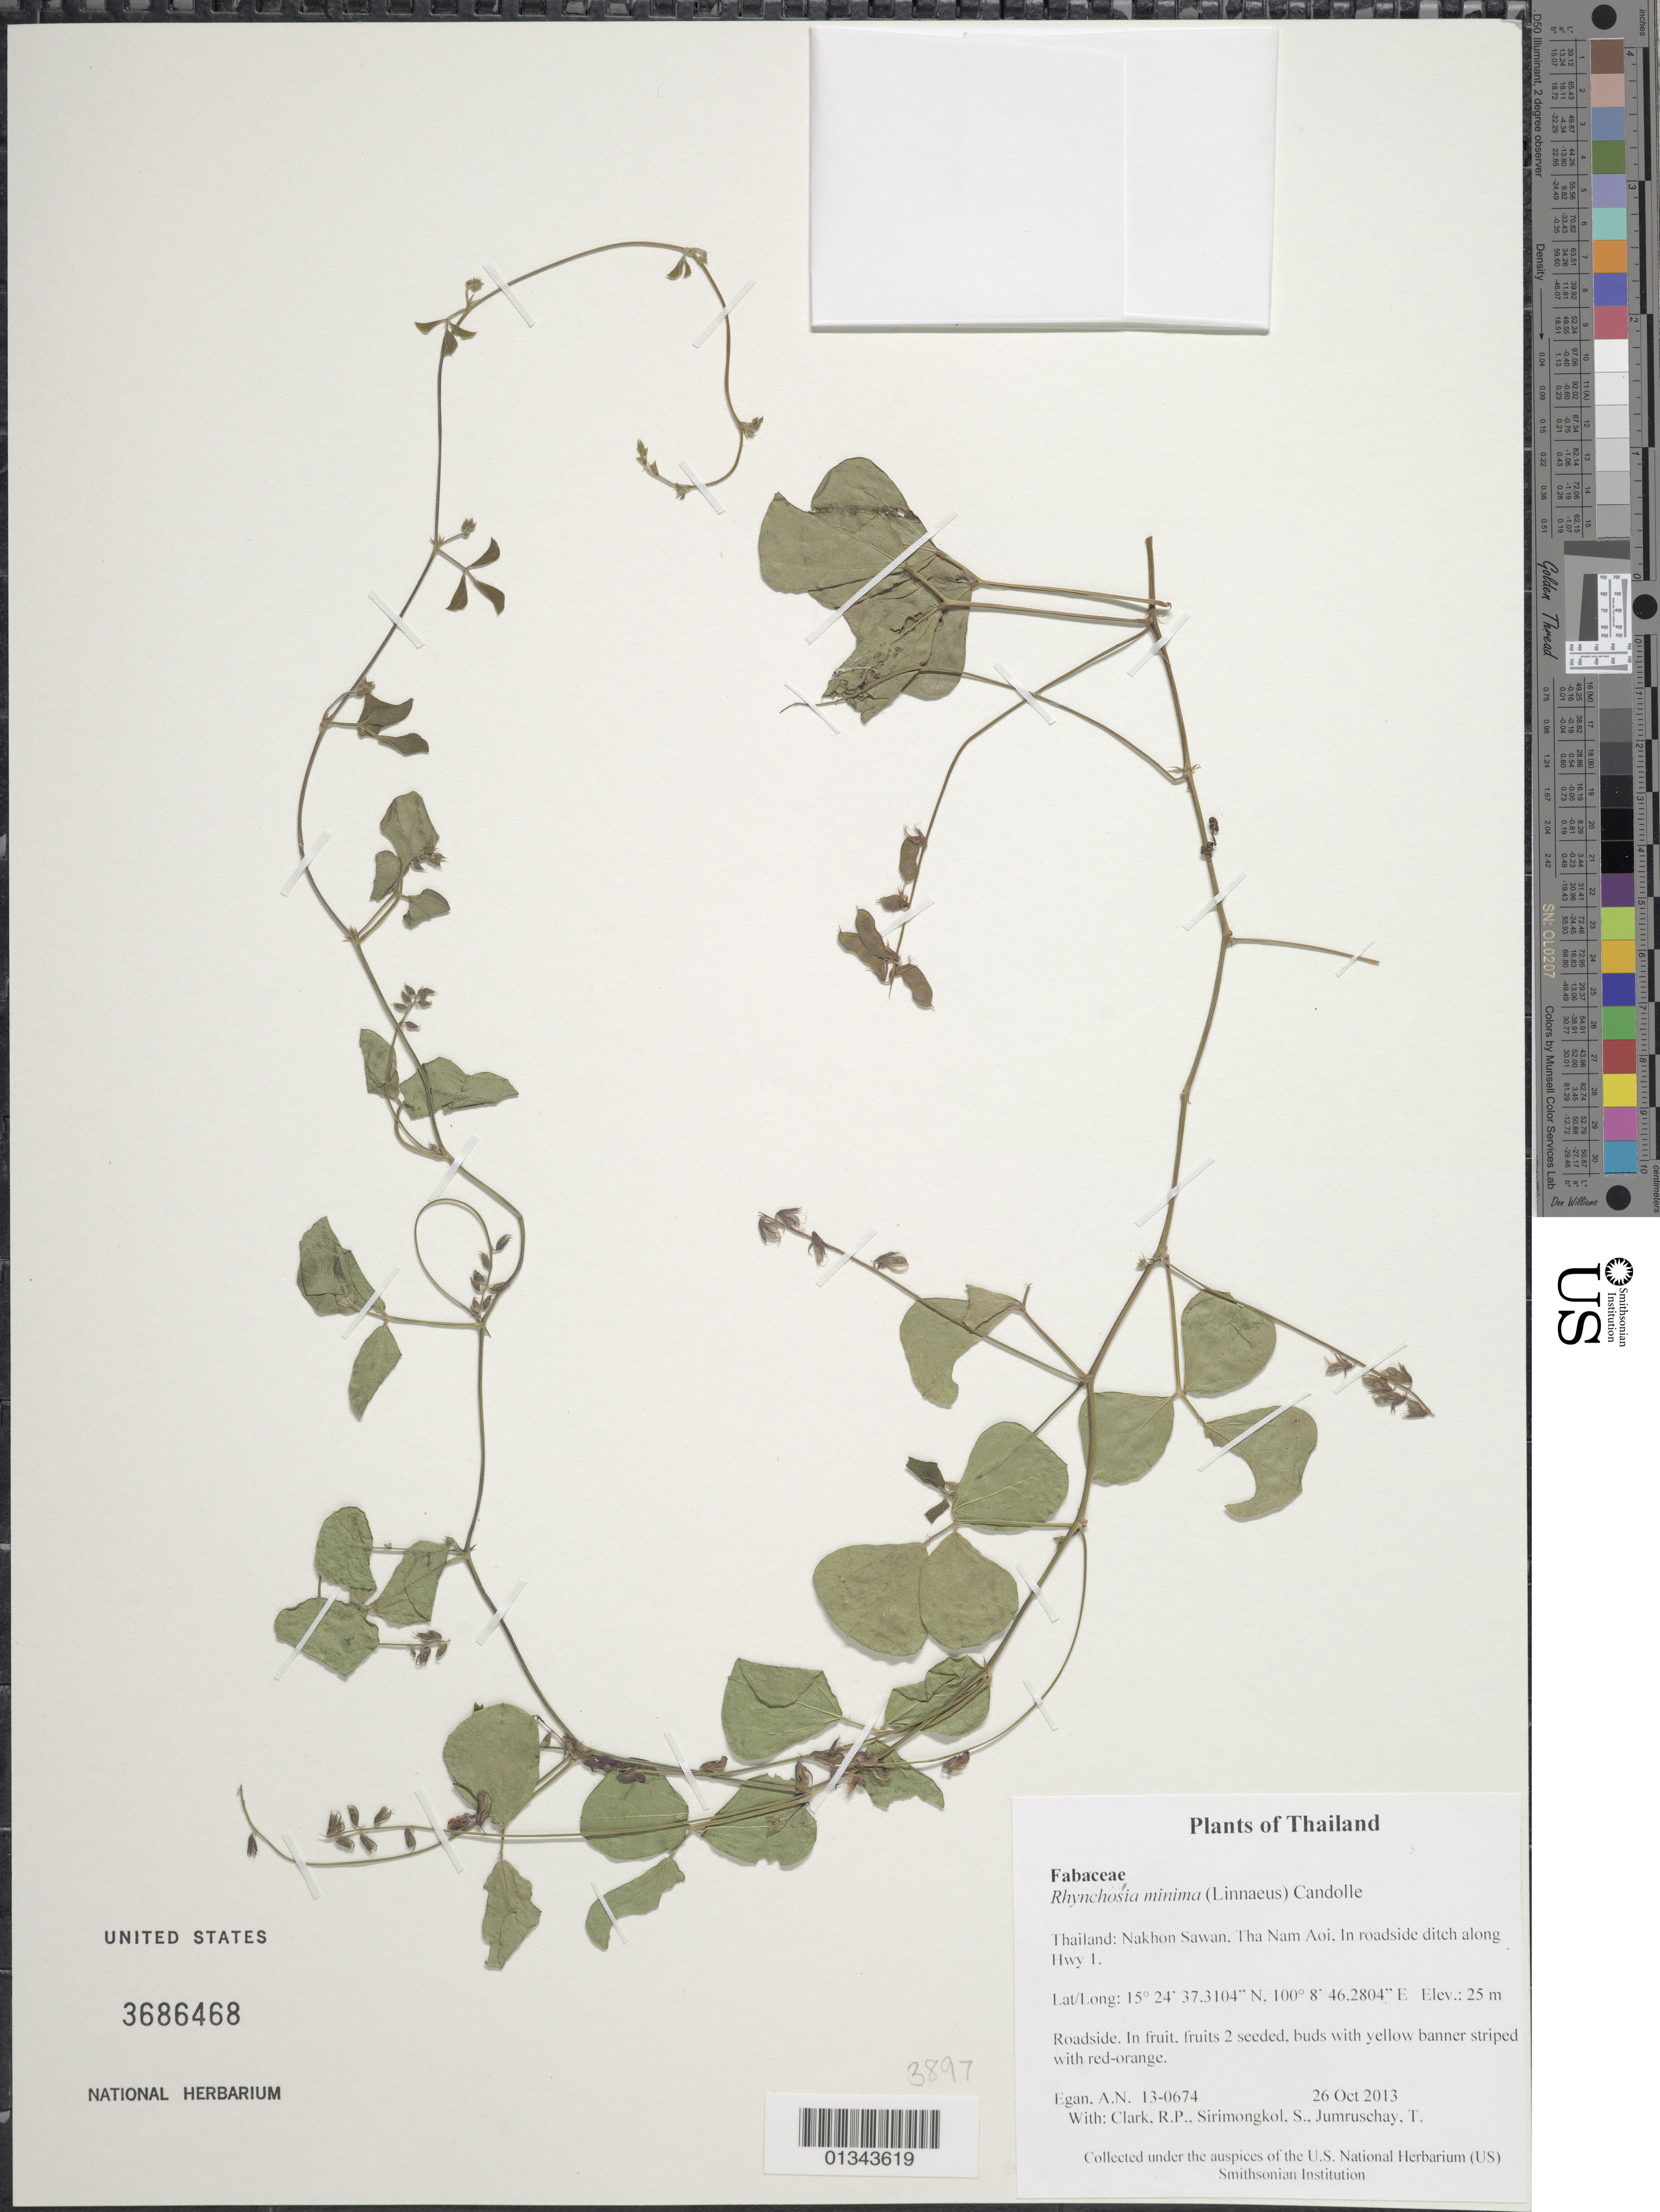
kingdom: Plantae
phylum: Tracheophyta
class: Magnoliopsida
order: Fabales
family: Fabaceae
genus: Rhynchosia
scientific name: Rhynchosia minima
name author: (L.) DC.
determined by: Egan, Ashley N., (US), Smithsonian Institution - National Museum of Natural History (UNITED STATES)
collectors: A. N. Egan, R. P. Clark, S. Sirimongkol & T. Jumruschay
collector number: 13-0674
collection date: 2013-10-26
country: Thailand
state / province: Nakhon Sawan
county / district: Phayuha Khiri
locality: Tha Nam Aoi, In roadside ditch along Hwy 1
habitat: Roadside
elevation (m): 25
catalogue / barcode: US 3686468